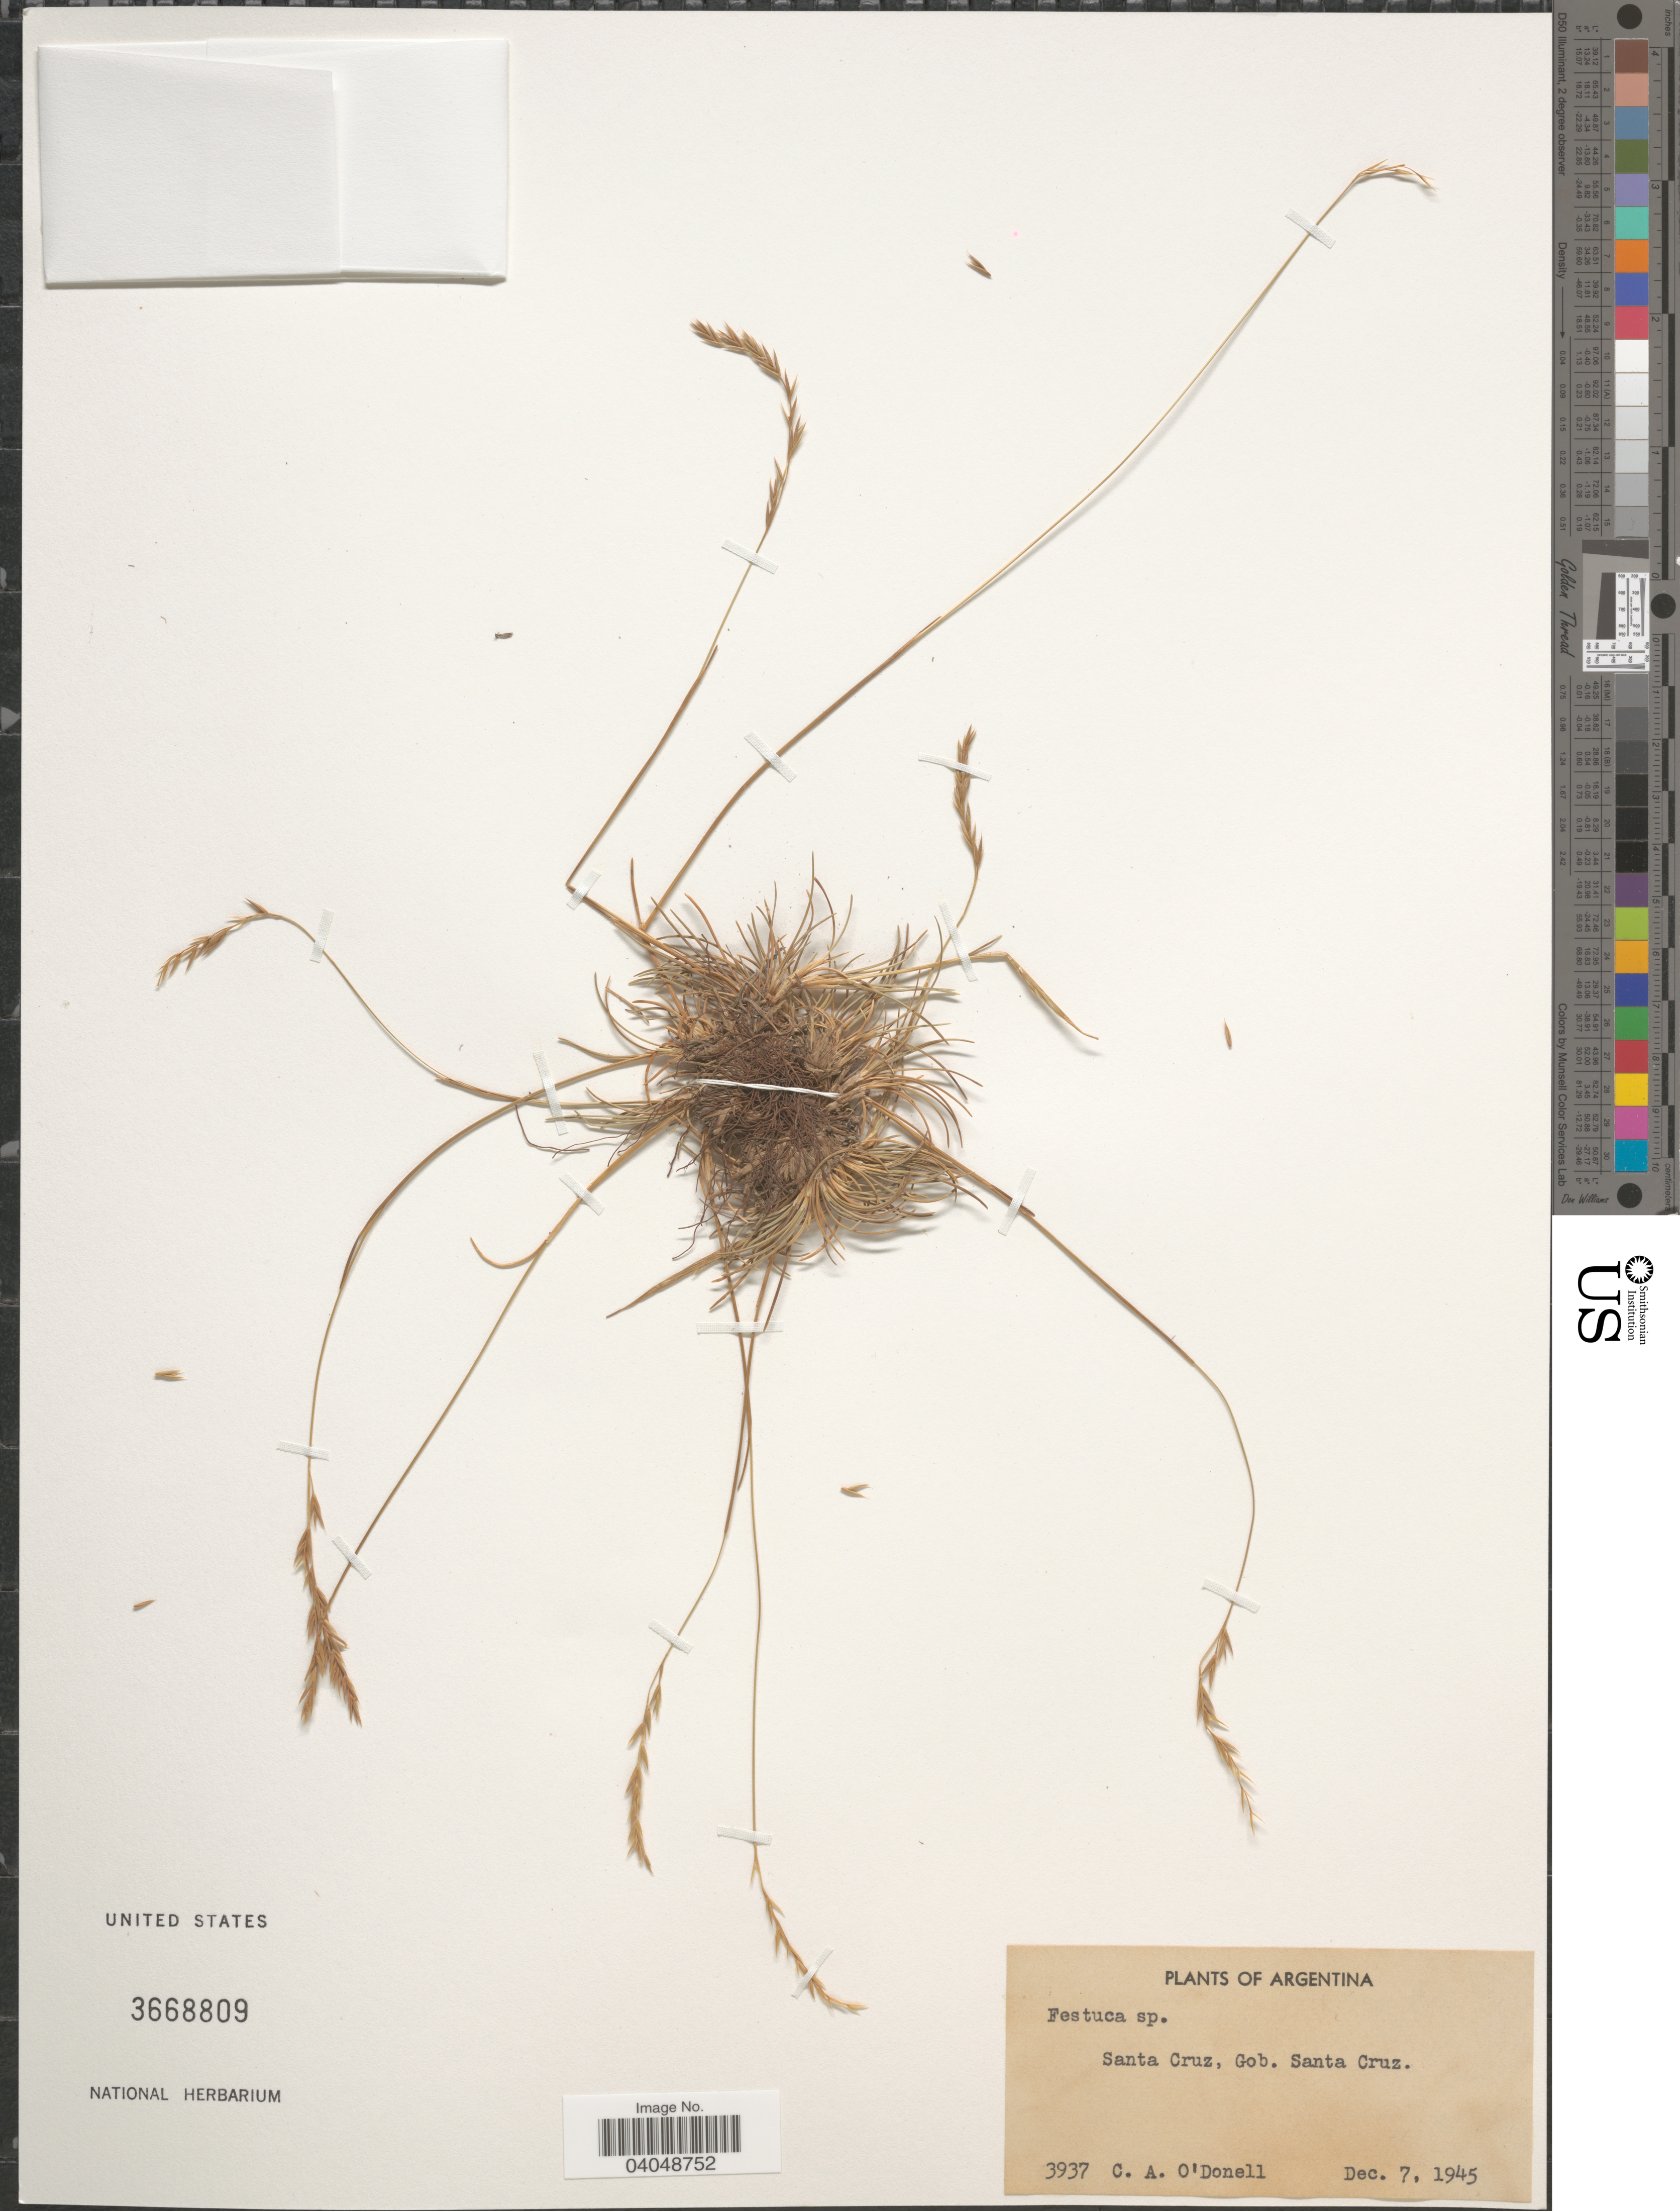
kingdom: Plantae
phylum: Tracheophyta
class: Liliopsida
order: Poales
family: Poaceae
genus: Festuca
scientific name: Festuca sp.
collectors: C. A. O'Donell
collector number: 3937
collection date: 1945-12-07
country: Argentina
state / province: Santa Cruz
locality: Gob. Santa Cruz.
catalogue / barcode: US 3668809